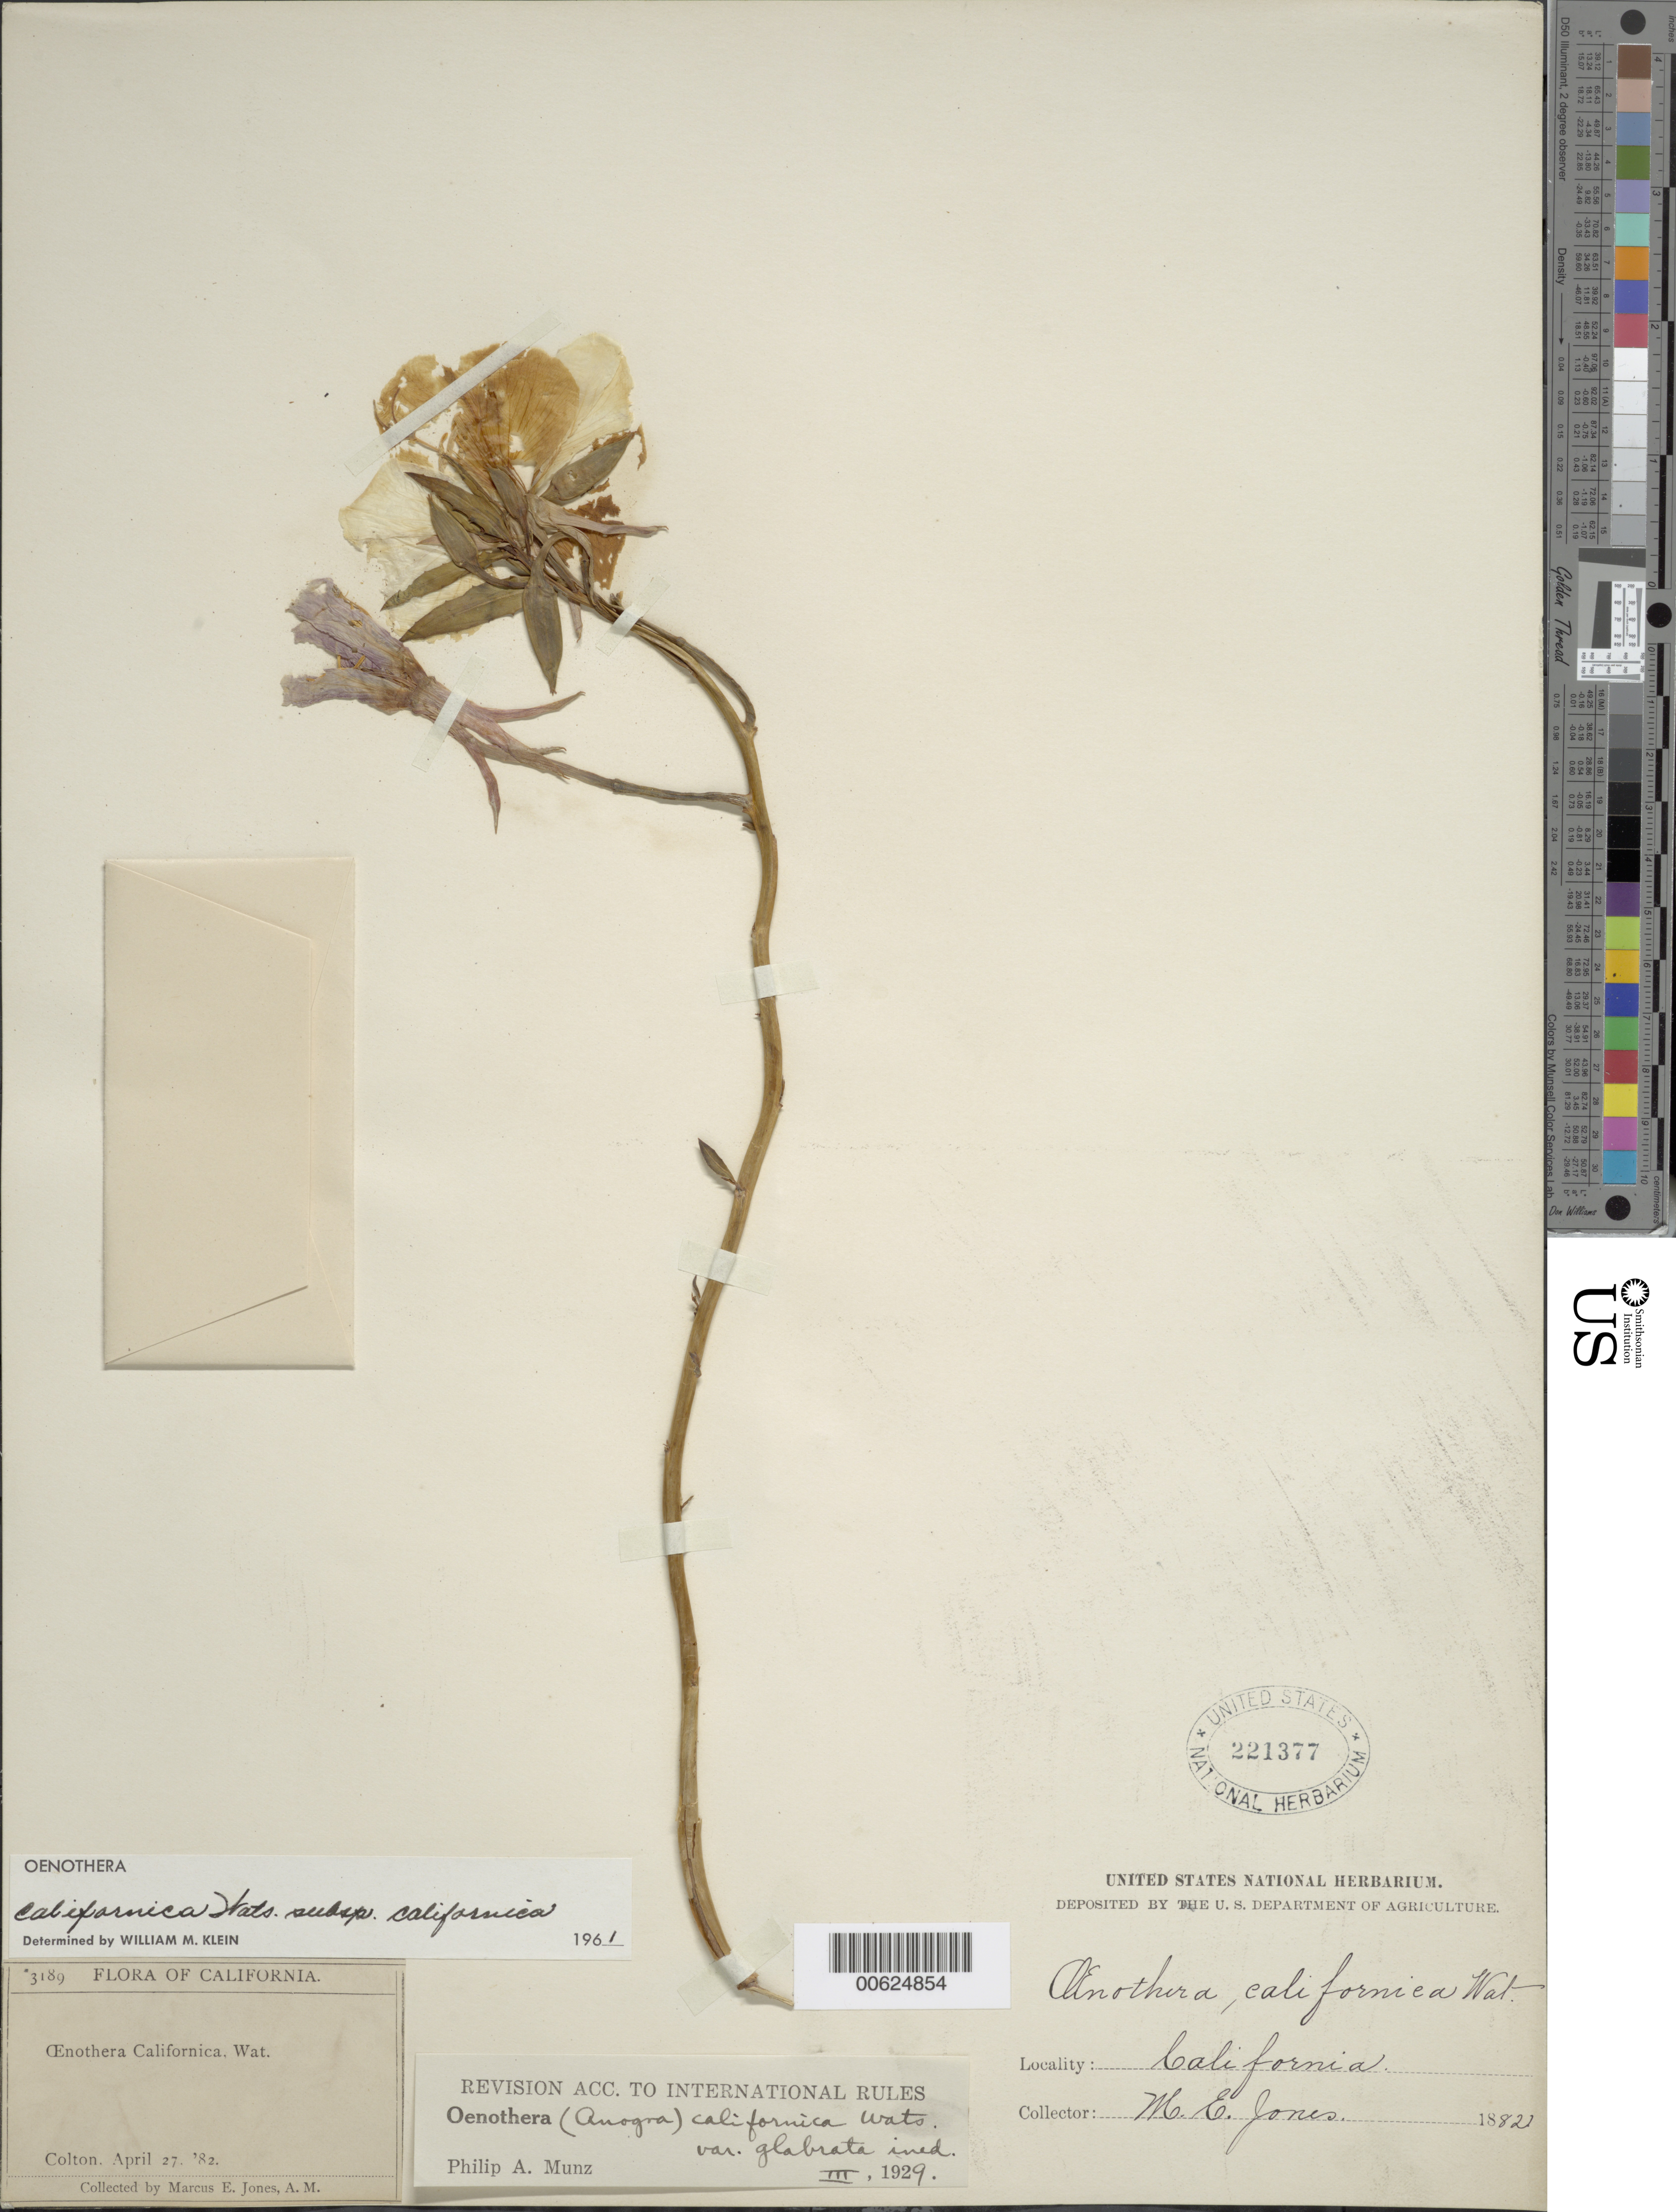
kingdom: Plantae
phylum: Tracheophyta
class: Magnoliopsida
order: Myrtales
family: Onagraceae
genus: Oenothera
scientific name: Oenothera avita subsp. californica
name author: (S. Watson) W.L. Wagner & Gandhi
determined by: Wagner, W. L., (BOT), Smithsonian Institution - National Museum of Natural History (UNITED STATES)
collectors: M. E. Jones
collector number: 3189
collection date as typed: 27 Apr 1882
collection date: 1882-04-27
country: United States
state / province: California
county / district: San Bernardino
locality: Colton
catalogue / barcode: US 221377